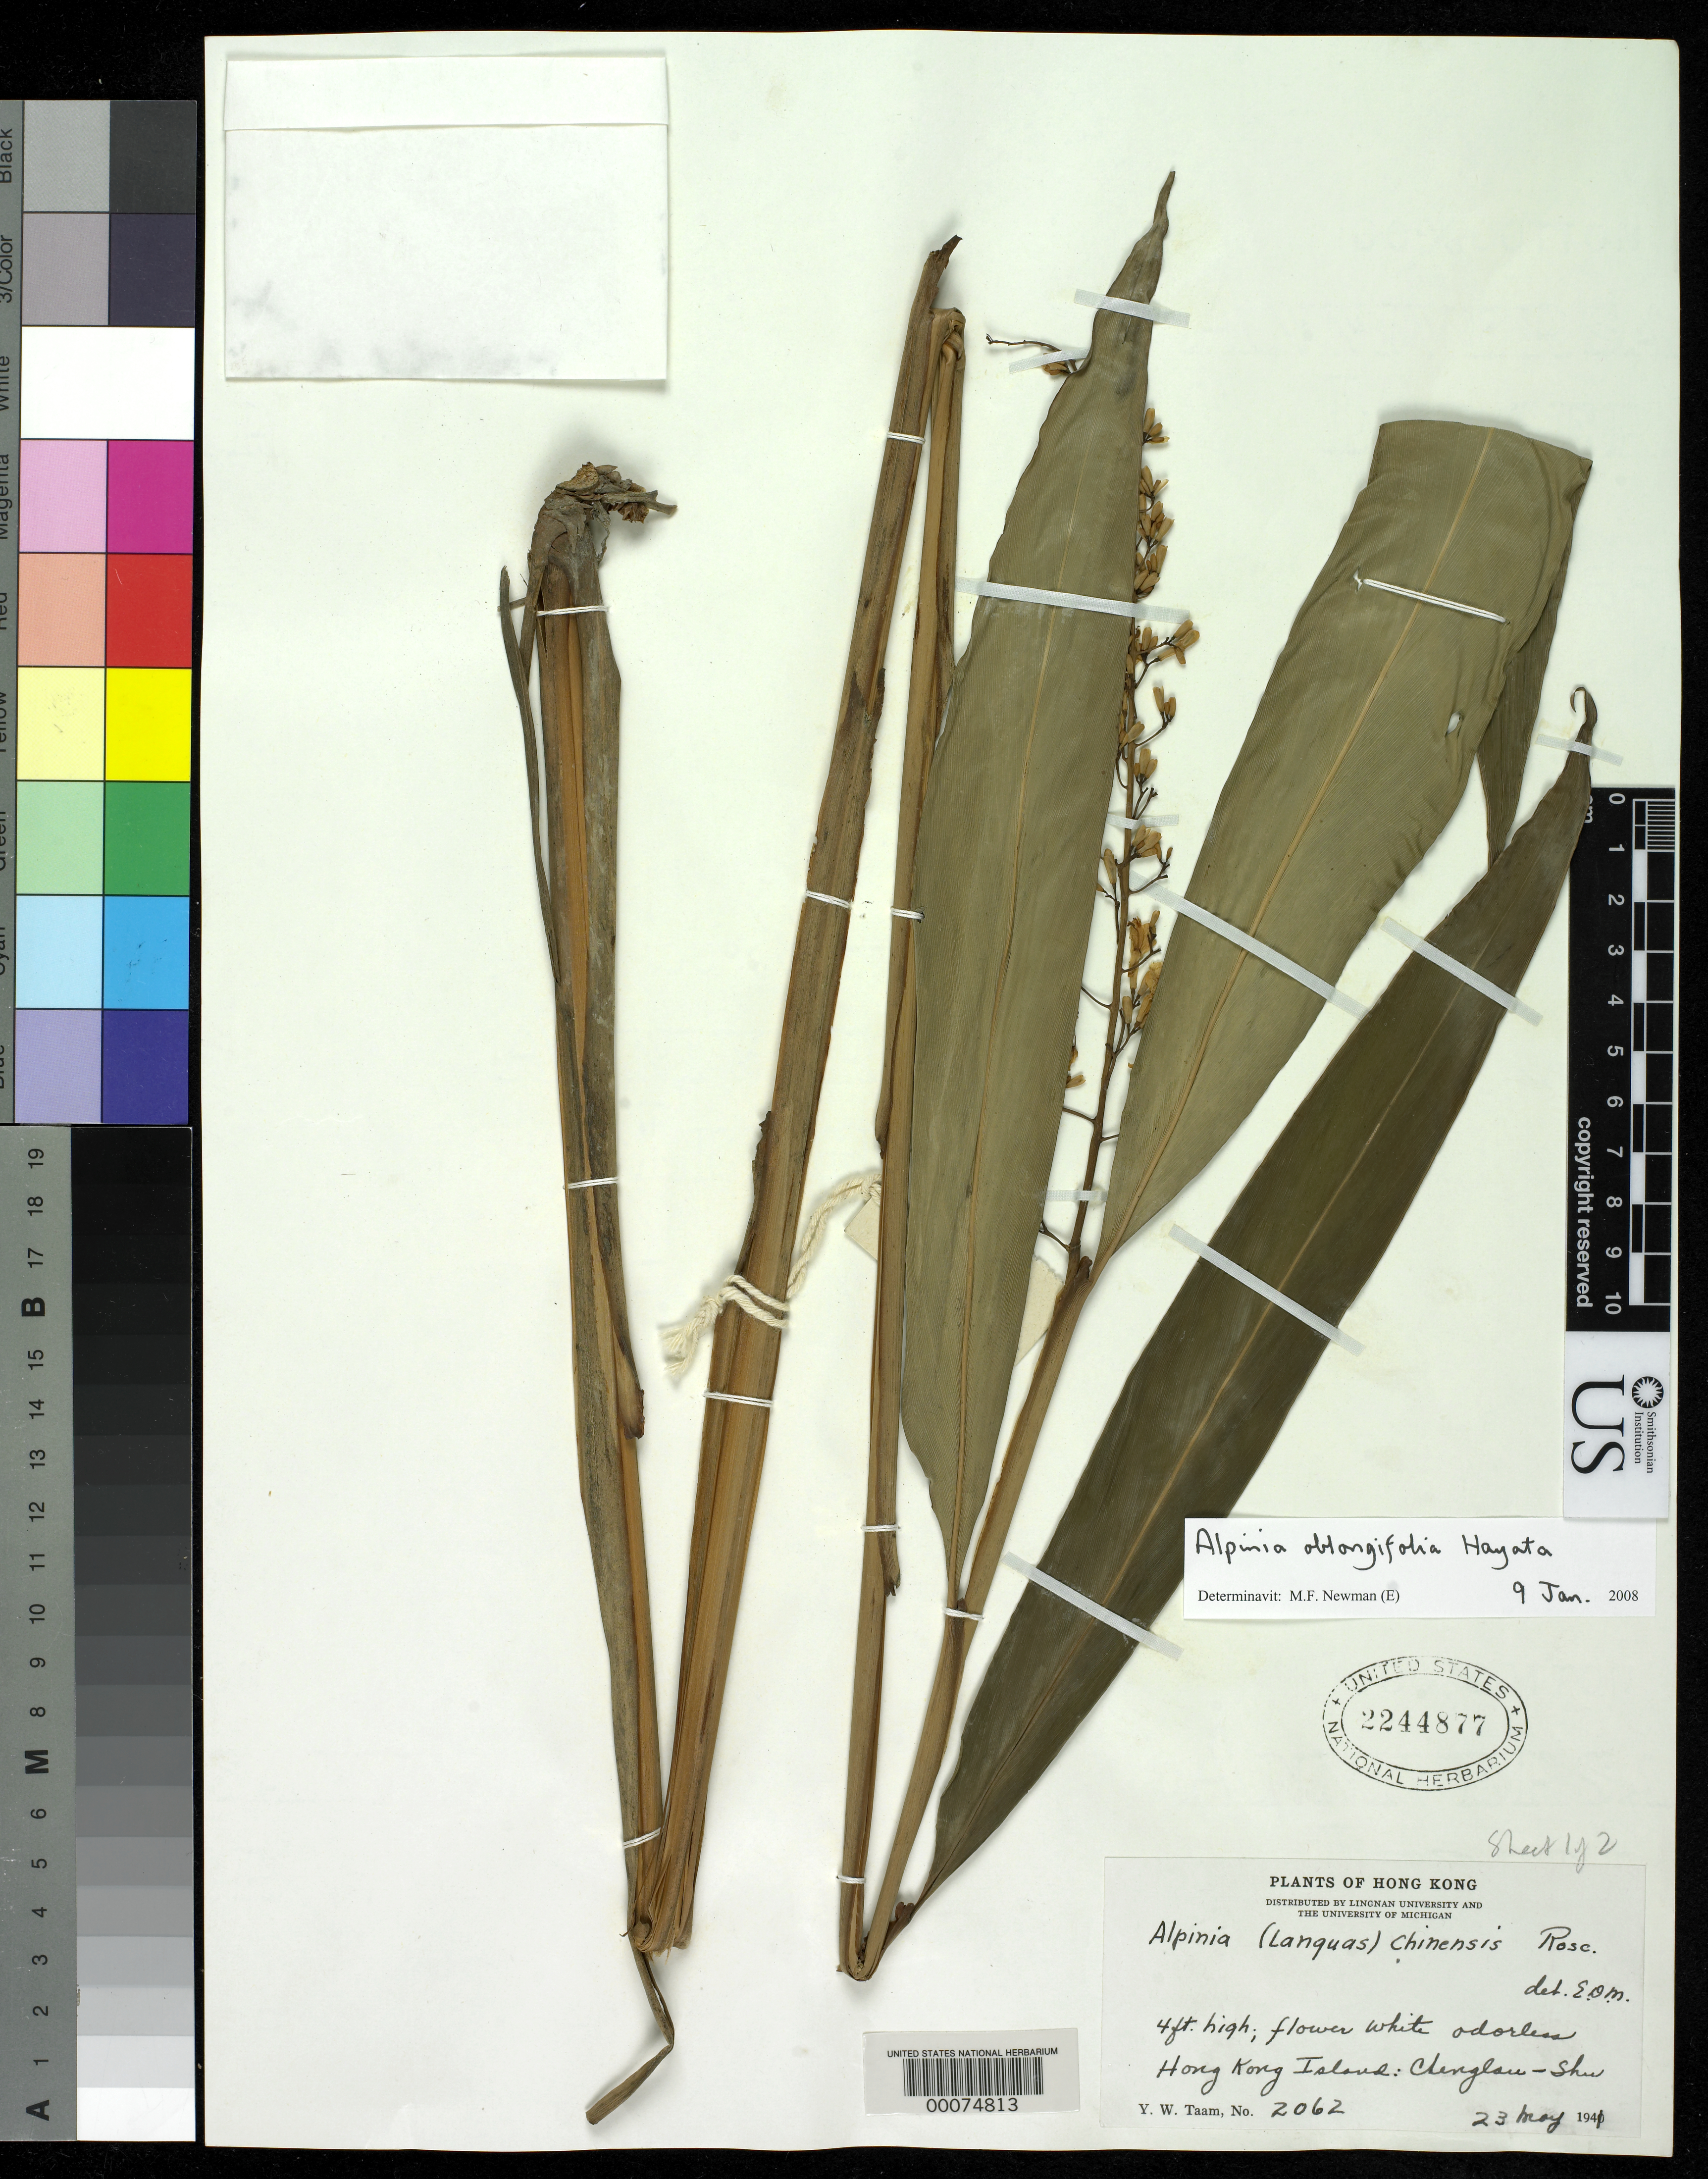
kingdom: Plantae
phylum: Tracheophyta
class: Liliopsida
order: Zingiberales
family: Zingiberaceae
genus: Alpinia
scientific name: Alpinia oblongifolia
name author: Hayata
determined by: Newman, M. F.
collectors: Y. W. Taam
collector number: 2062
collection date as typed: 23 May 1941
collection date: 1941-05-23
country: China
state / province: Hong Kong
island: Hong Kong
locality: Chenglau-shu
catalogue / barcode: US 2244877